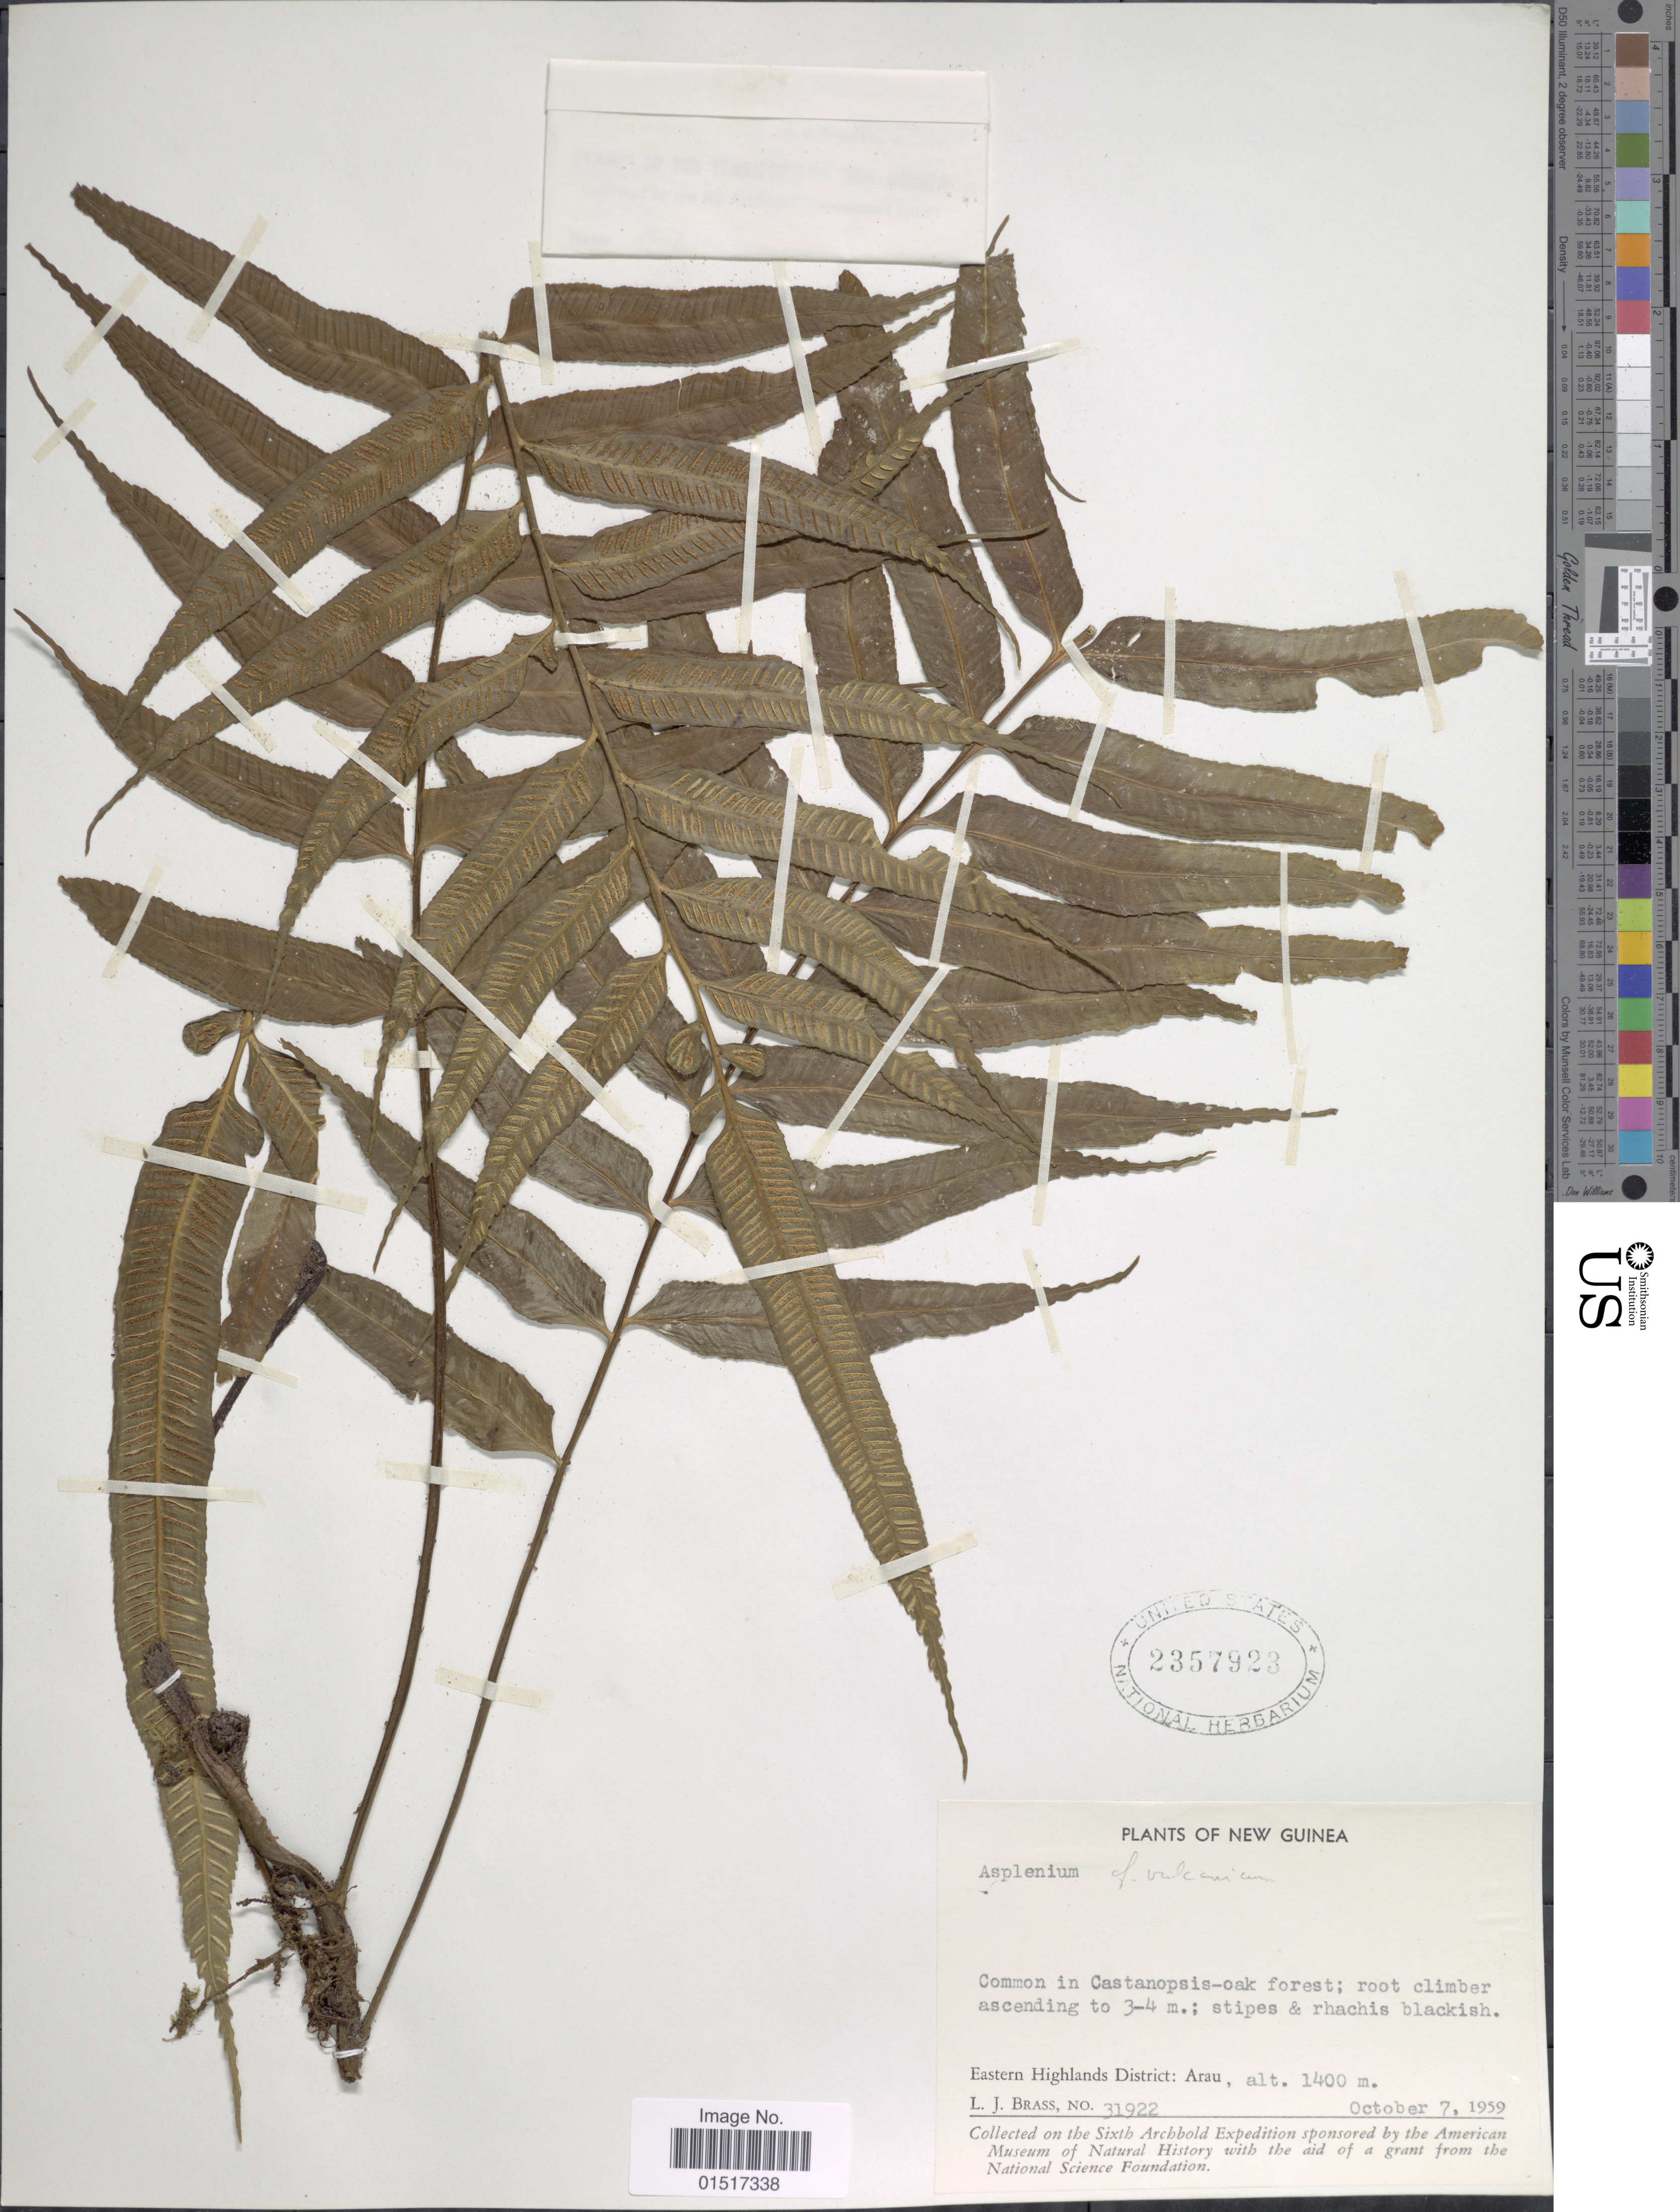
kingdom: Plantae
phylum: Tracheophyta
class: Polypodiopsida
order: Polypodiales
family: Aspleniaceae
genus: Asplenium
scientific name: Asplenium sp.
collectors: L. J. Brass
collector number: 31922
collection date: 1959-10-07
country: Papua New Guinea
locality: New Guinea. Eastern Highlands District: Arau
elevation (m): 1400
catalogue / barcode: US 2357923